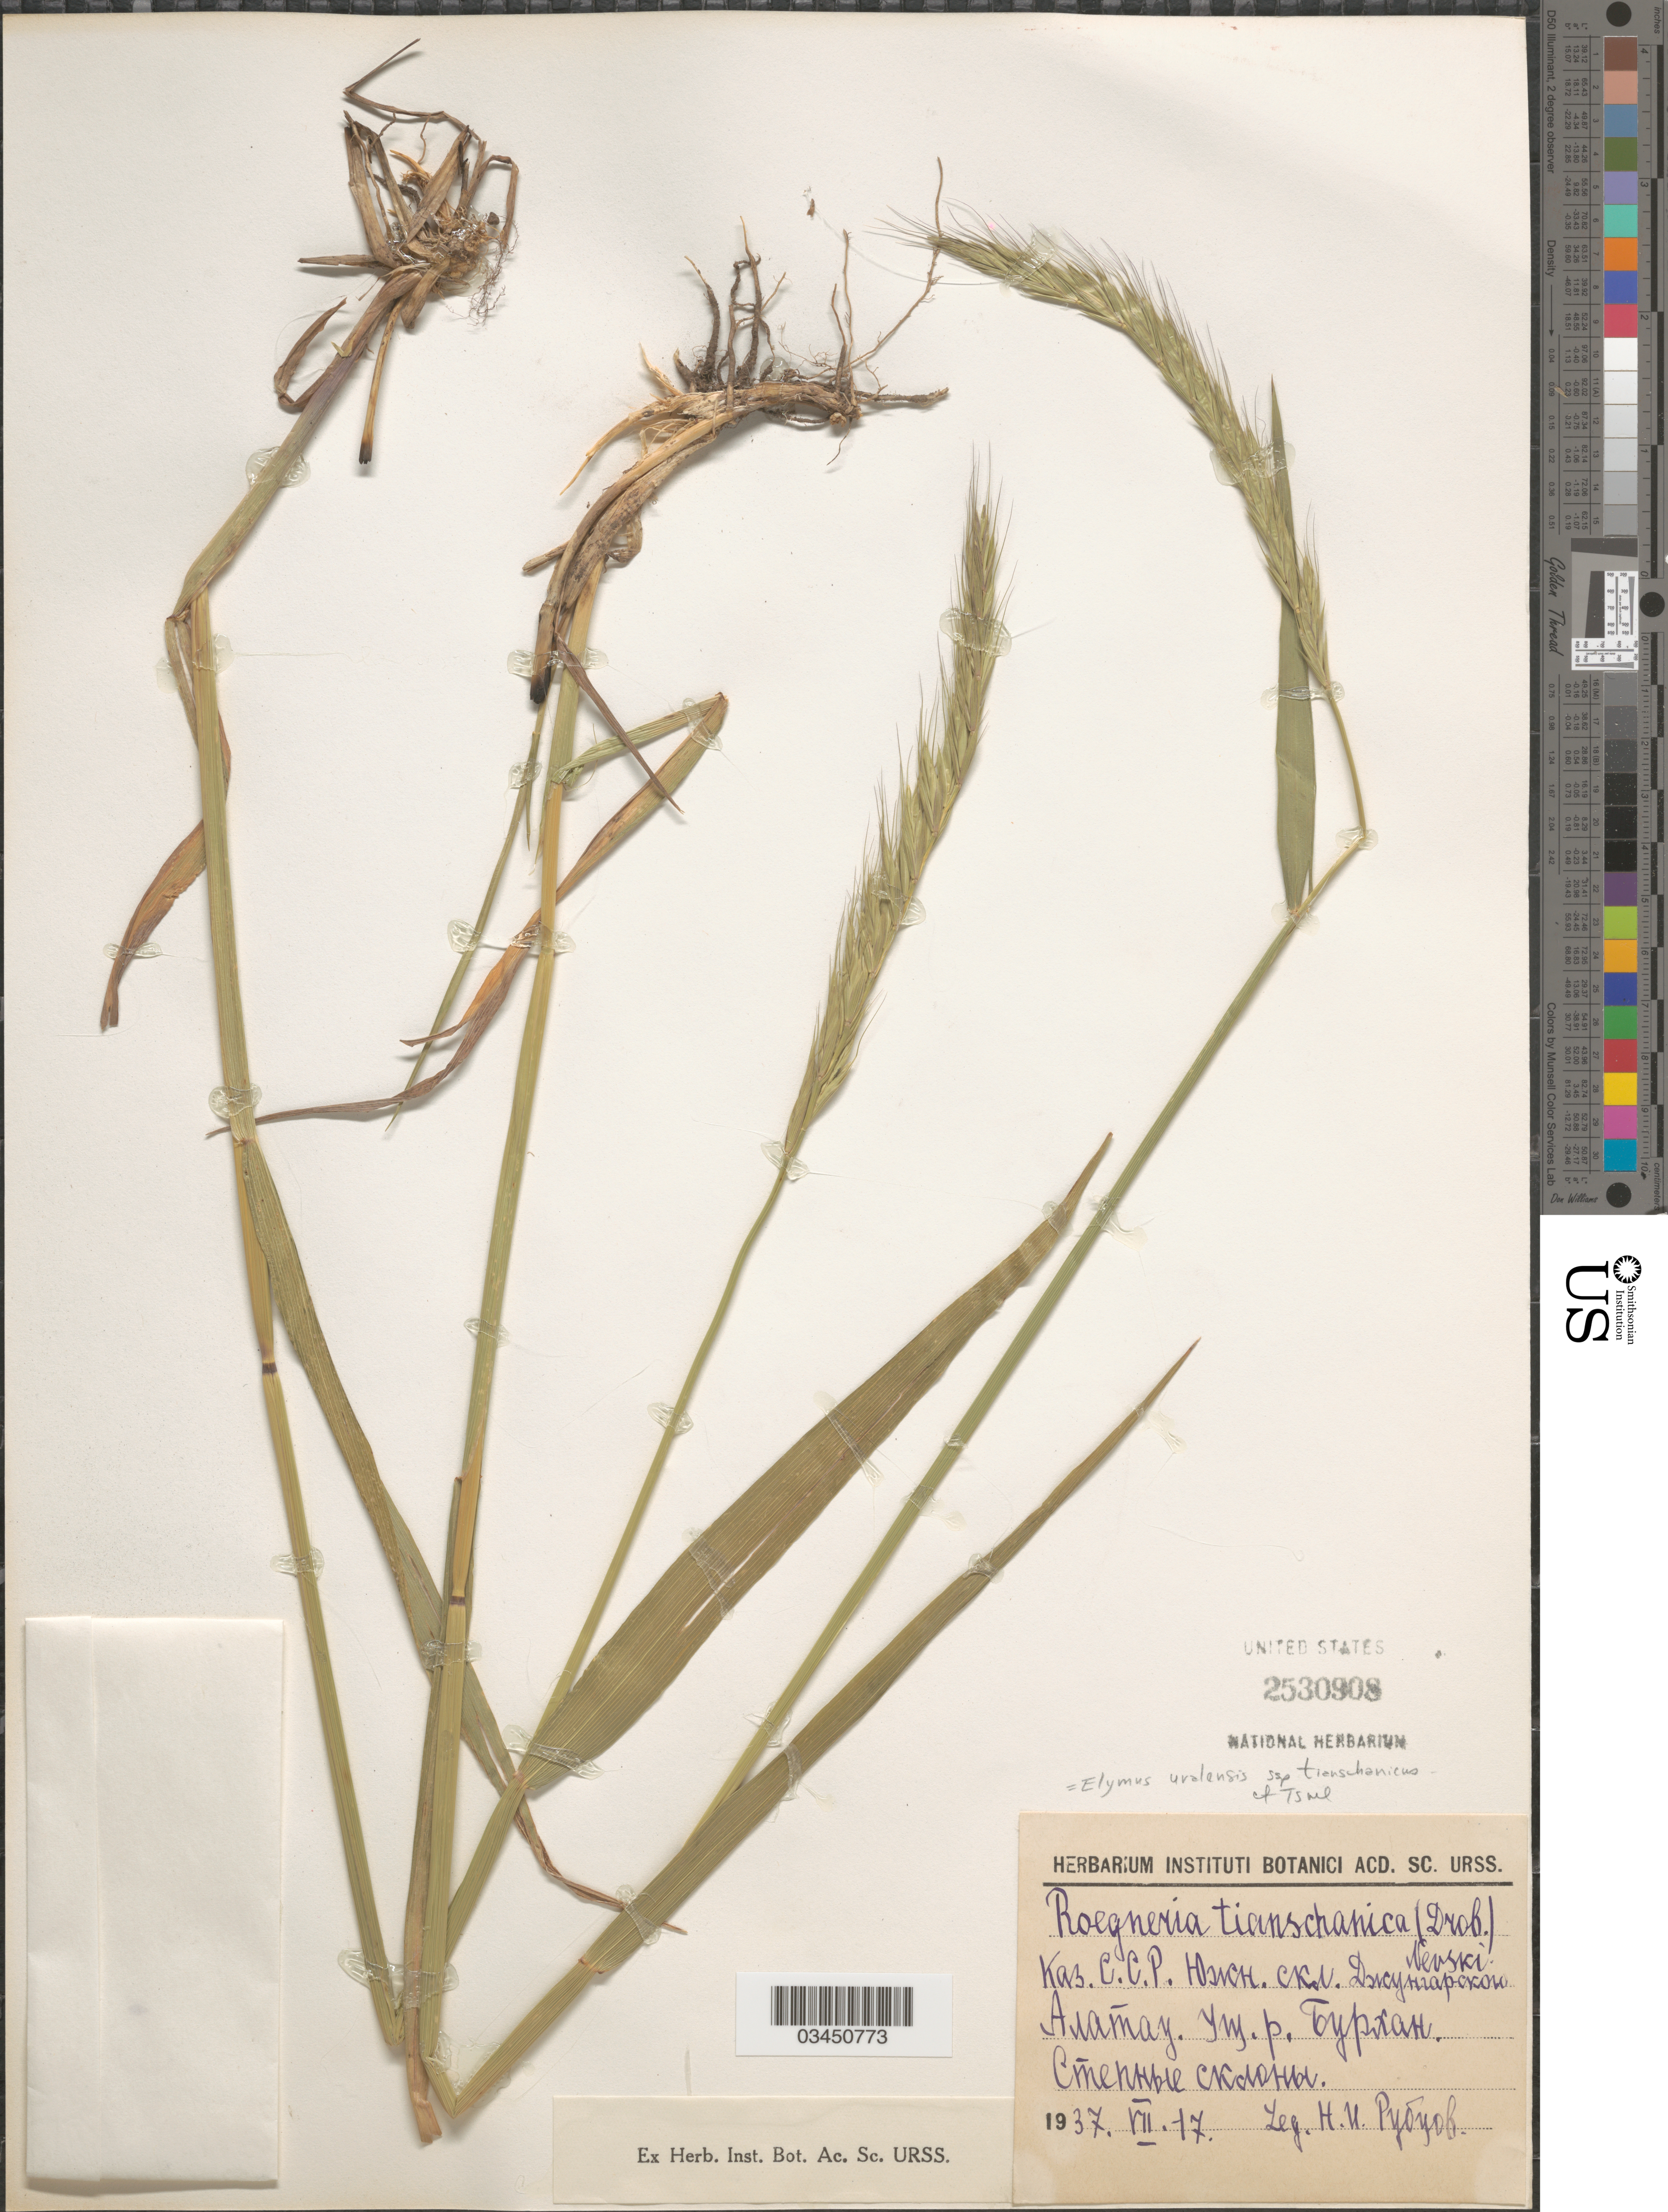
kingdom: Plantae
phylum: Tracheophyta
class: Liliopsida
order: Poales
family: Poaceae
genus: Elymus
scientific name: Elymus uralensis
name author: (Nevski) Tzvelev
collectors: N. Rubtsov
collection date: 1937-07-17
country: Kazakhstan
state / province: Almaty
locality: South slopes of Dzhungarskiy Alatau, Burkhan river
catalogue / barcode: US 2530908